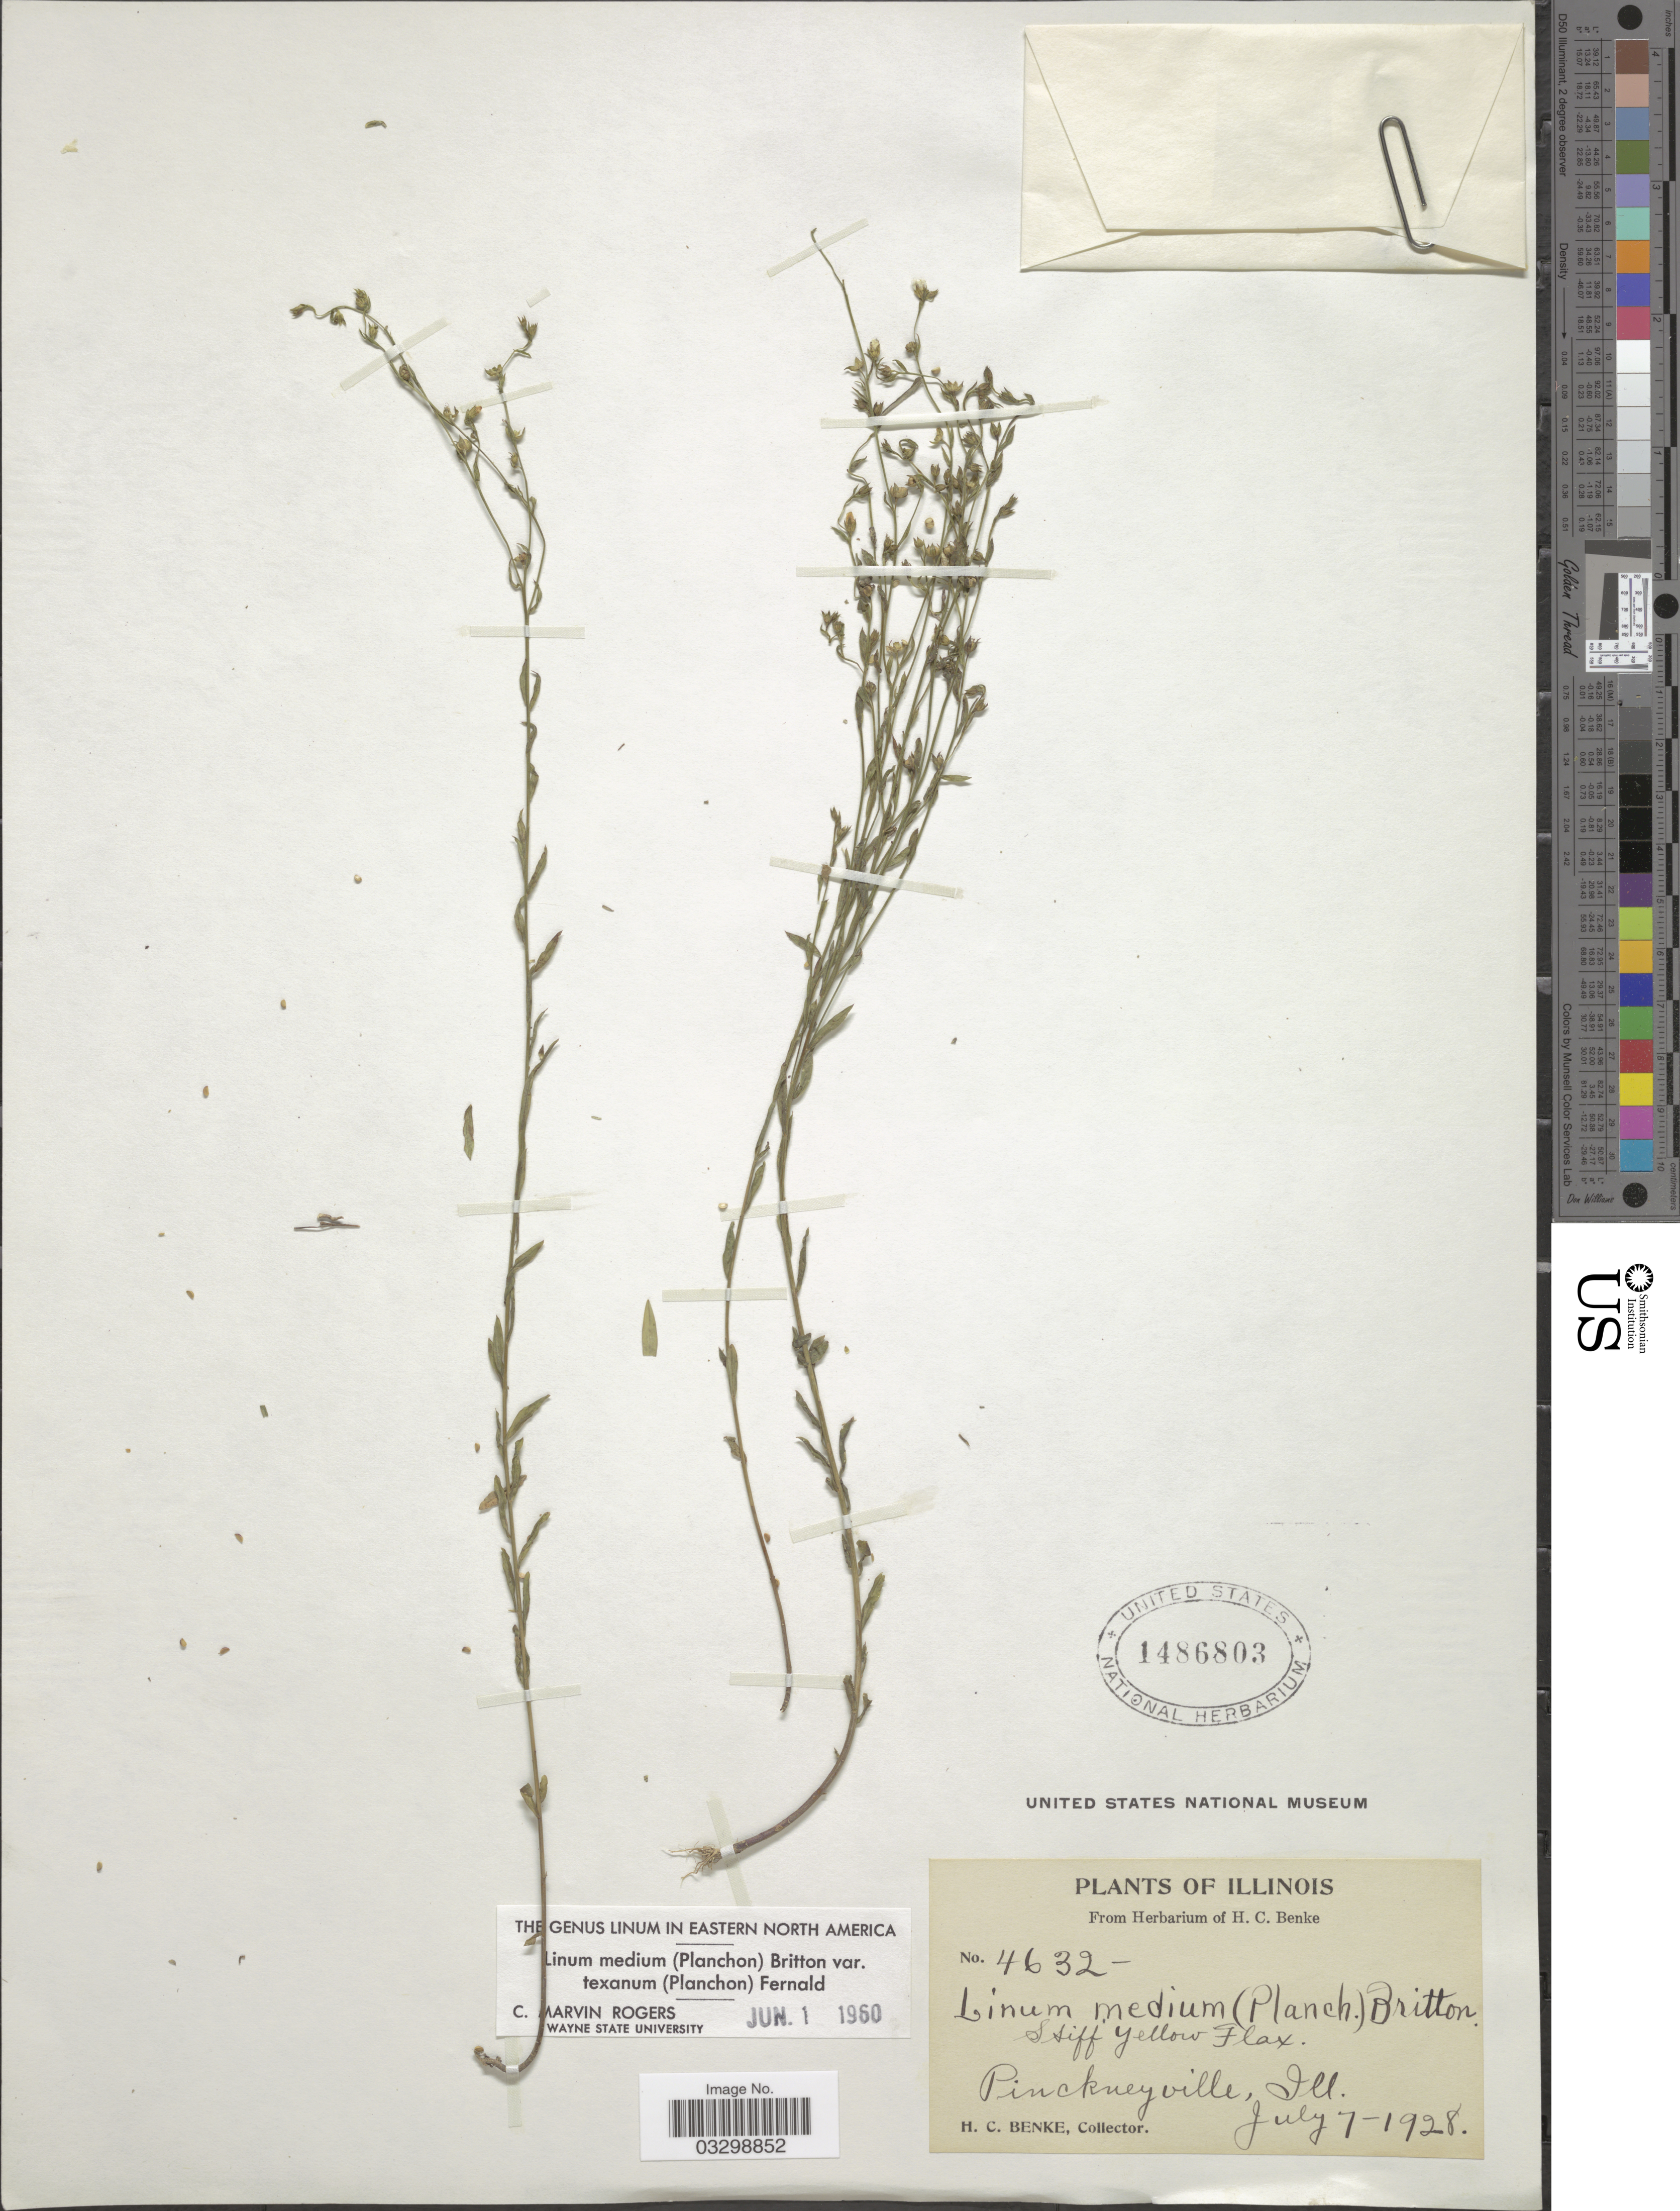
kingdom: Plantae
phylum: Tracheophyta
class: Magnoliopsida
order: Malpighiales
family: Linaceae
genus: Linum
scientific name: Linum medium var. texanum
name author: (Planch.) Fernald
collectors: H. Benke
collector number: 4632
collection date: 1928-07-07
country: United States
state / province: Illinois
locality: Pinckneyville.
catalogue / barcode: US 1486803